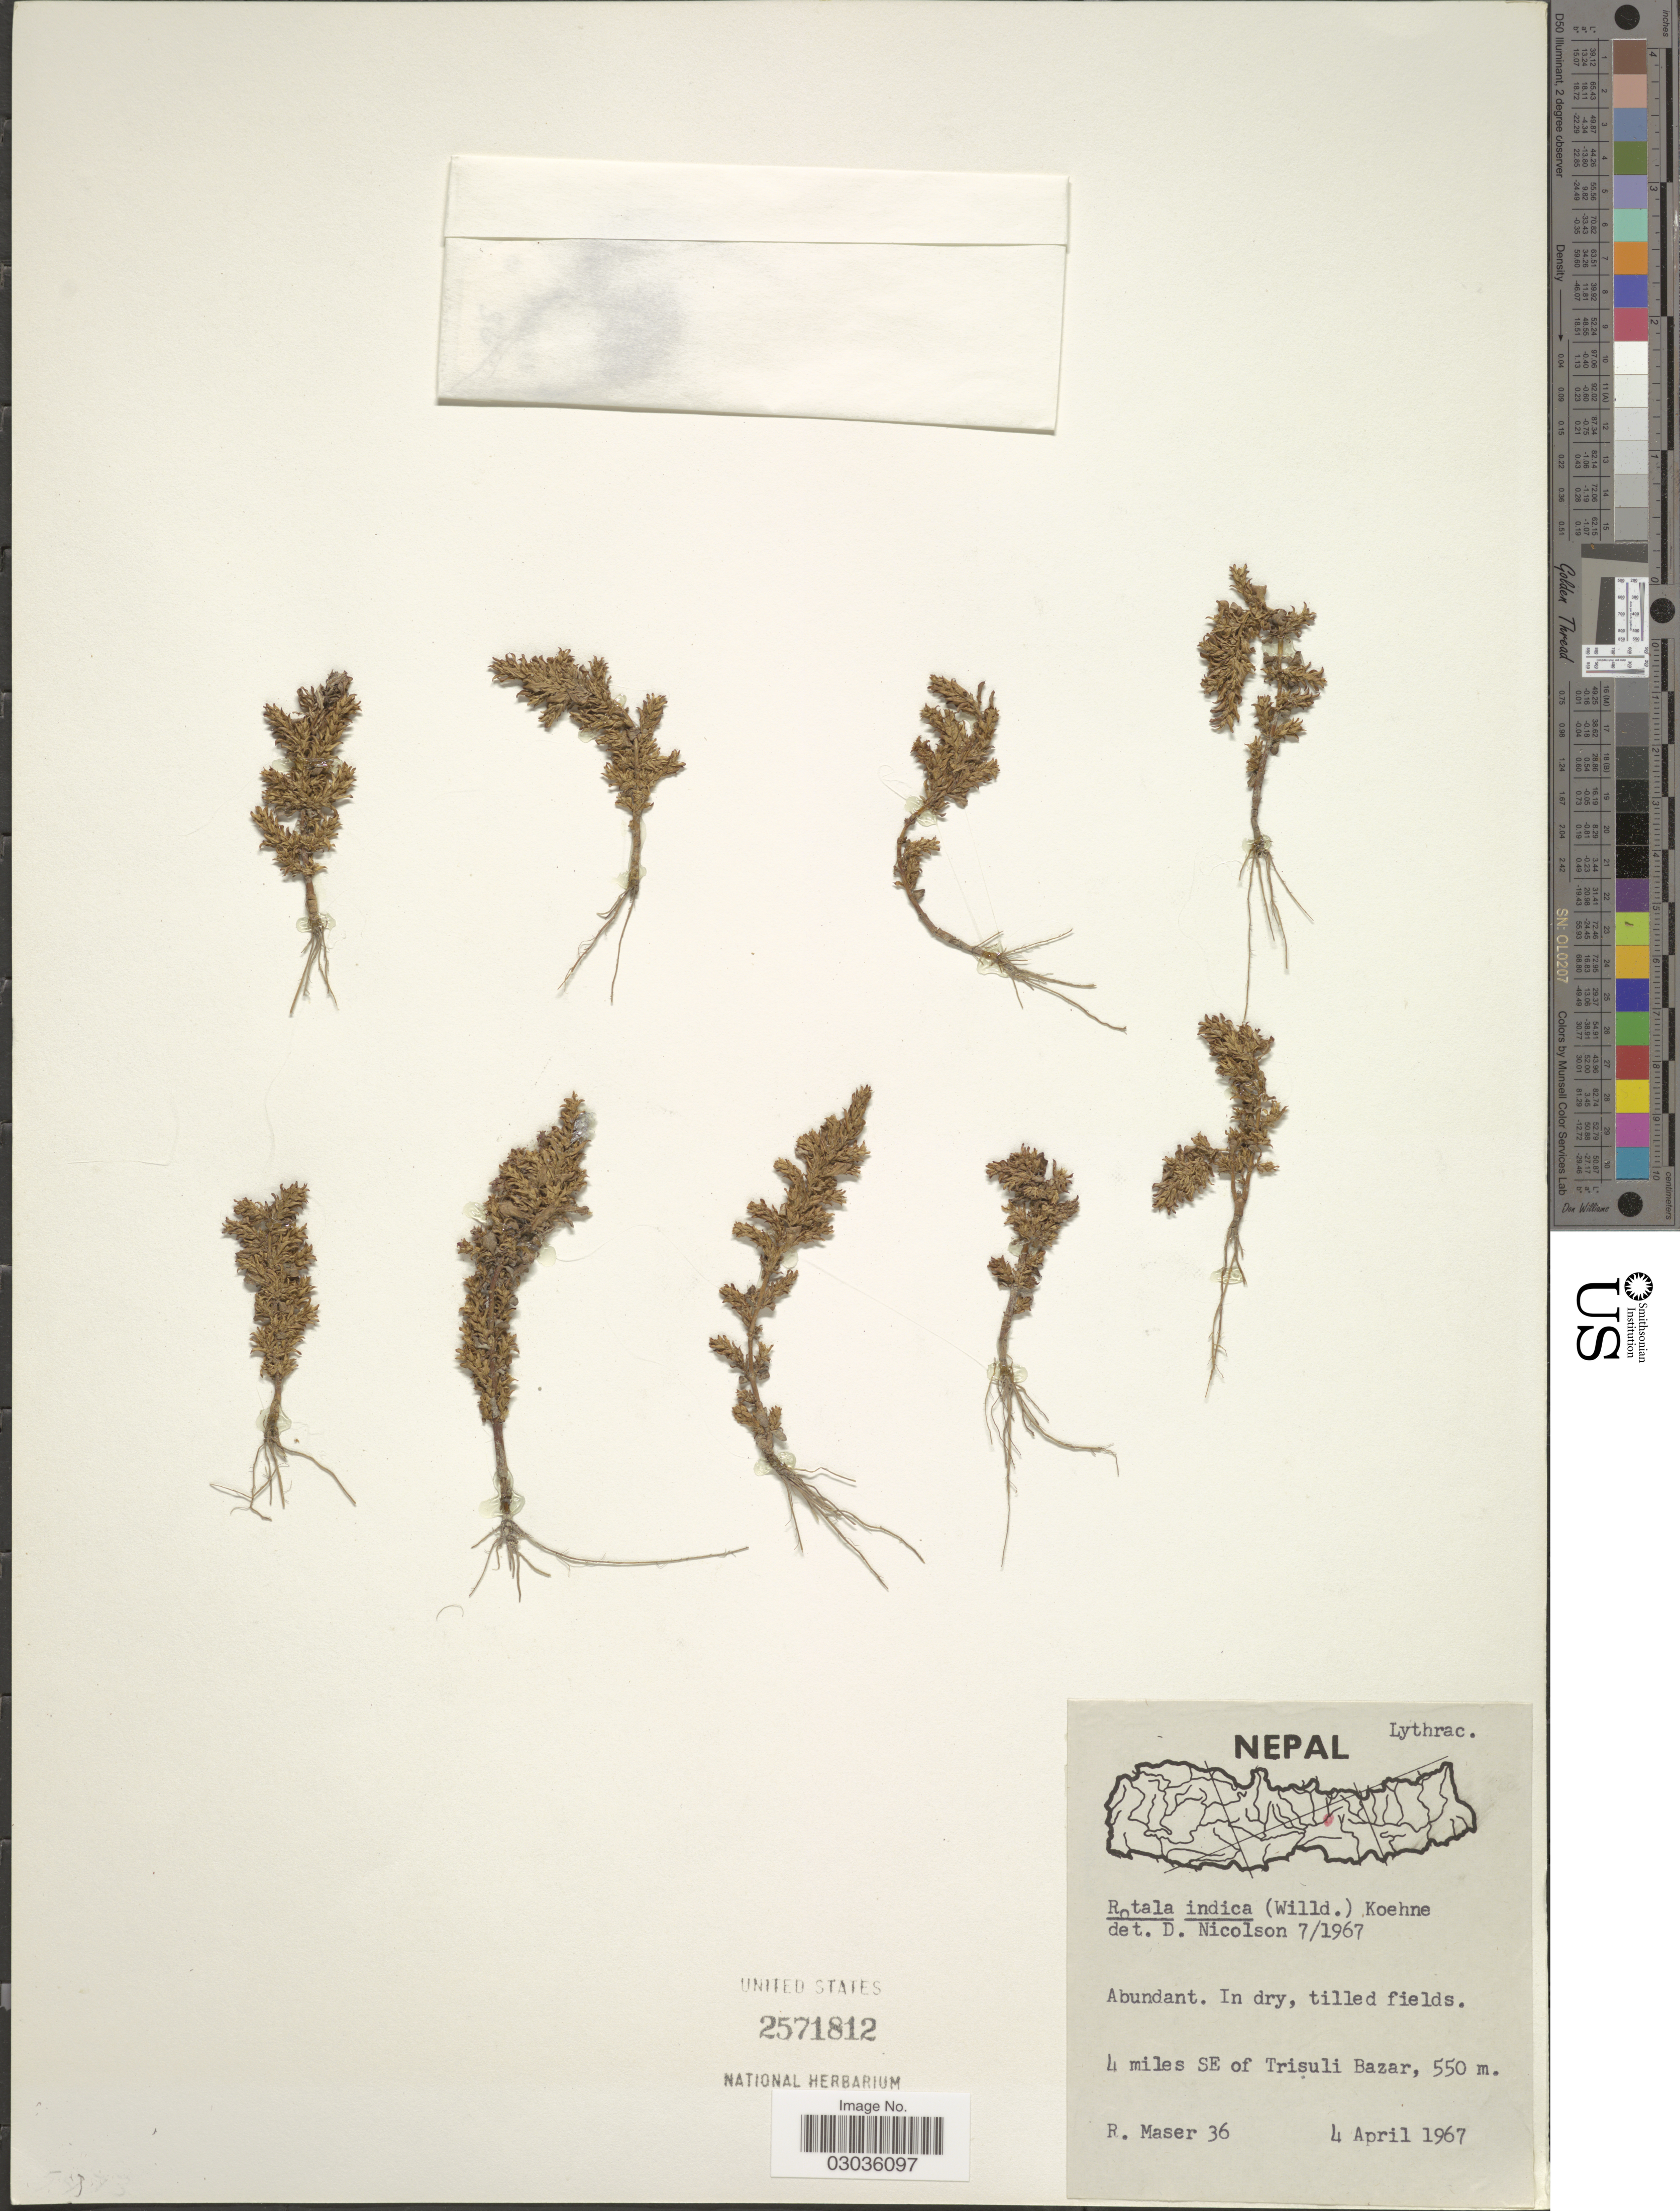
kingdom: Plantae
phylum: Tracheophyta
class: Magnoliopsida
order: Myrtales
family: Lythraceae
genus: Rotala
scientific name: Rotala indica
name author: (L.) Koehne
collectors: R. Maser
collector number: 36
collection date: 1967-04-04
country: Nepal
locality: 4 miles SE of Trisuli Bazar.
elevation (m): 550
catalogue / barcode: US 2571812